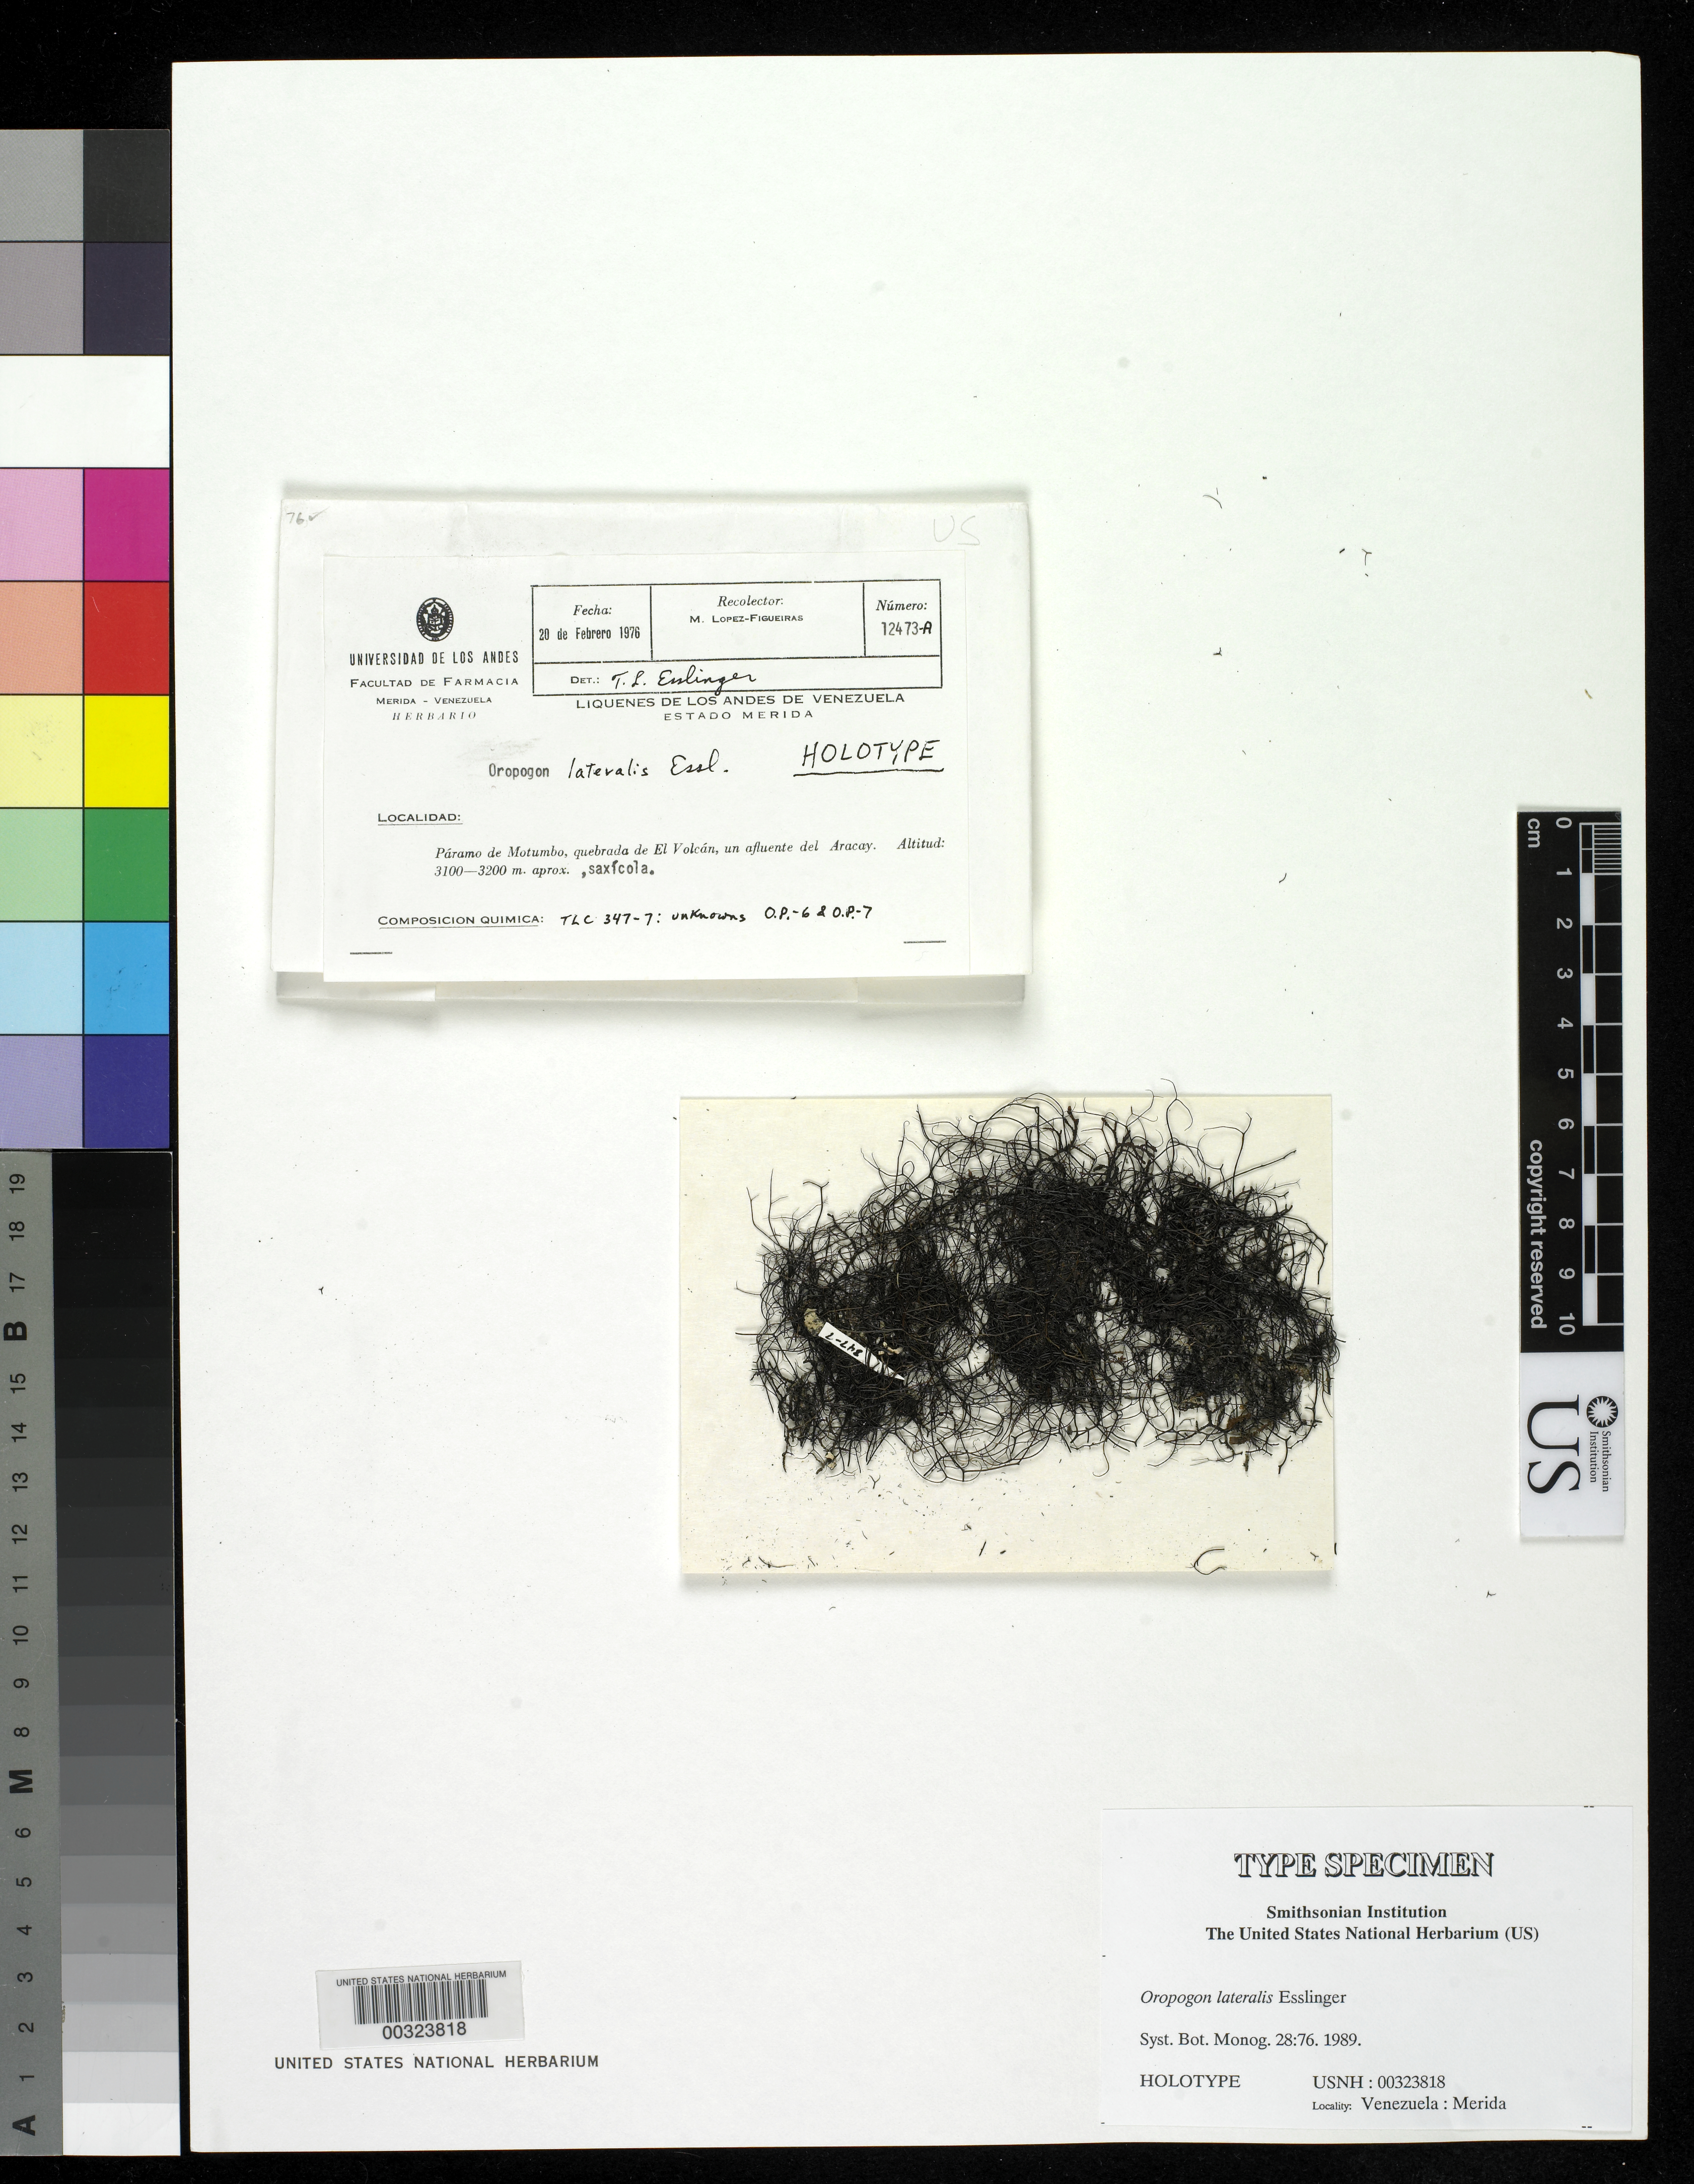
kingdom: Fungi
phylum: Ascomycota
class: Lecanoromycetes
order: Lecanorales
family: Parmeliaceae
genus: Oropogon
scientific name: Oropogon lateralis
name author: Essl.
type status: Holotype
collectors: M. López Figueiras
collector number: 12473 a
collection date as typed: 20 Feb 1976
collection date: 1976-02-20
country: Venezuela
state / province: Mérida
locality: Paramo de Motumbo, Quebrada de El Volcan, fluente de Aracay. [Paramo de Motumbo, Quebrada de El Volcan, tributary of the Aracay.]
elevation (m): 3100